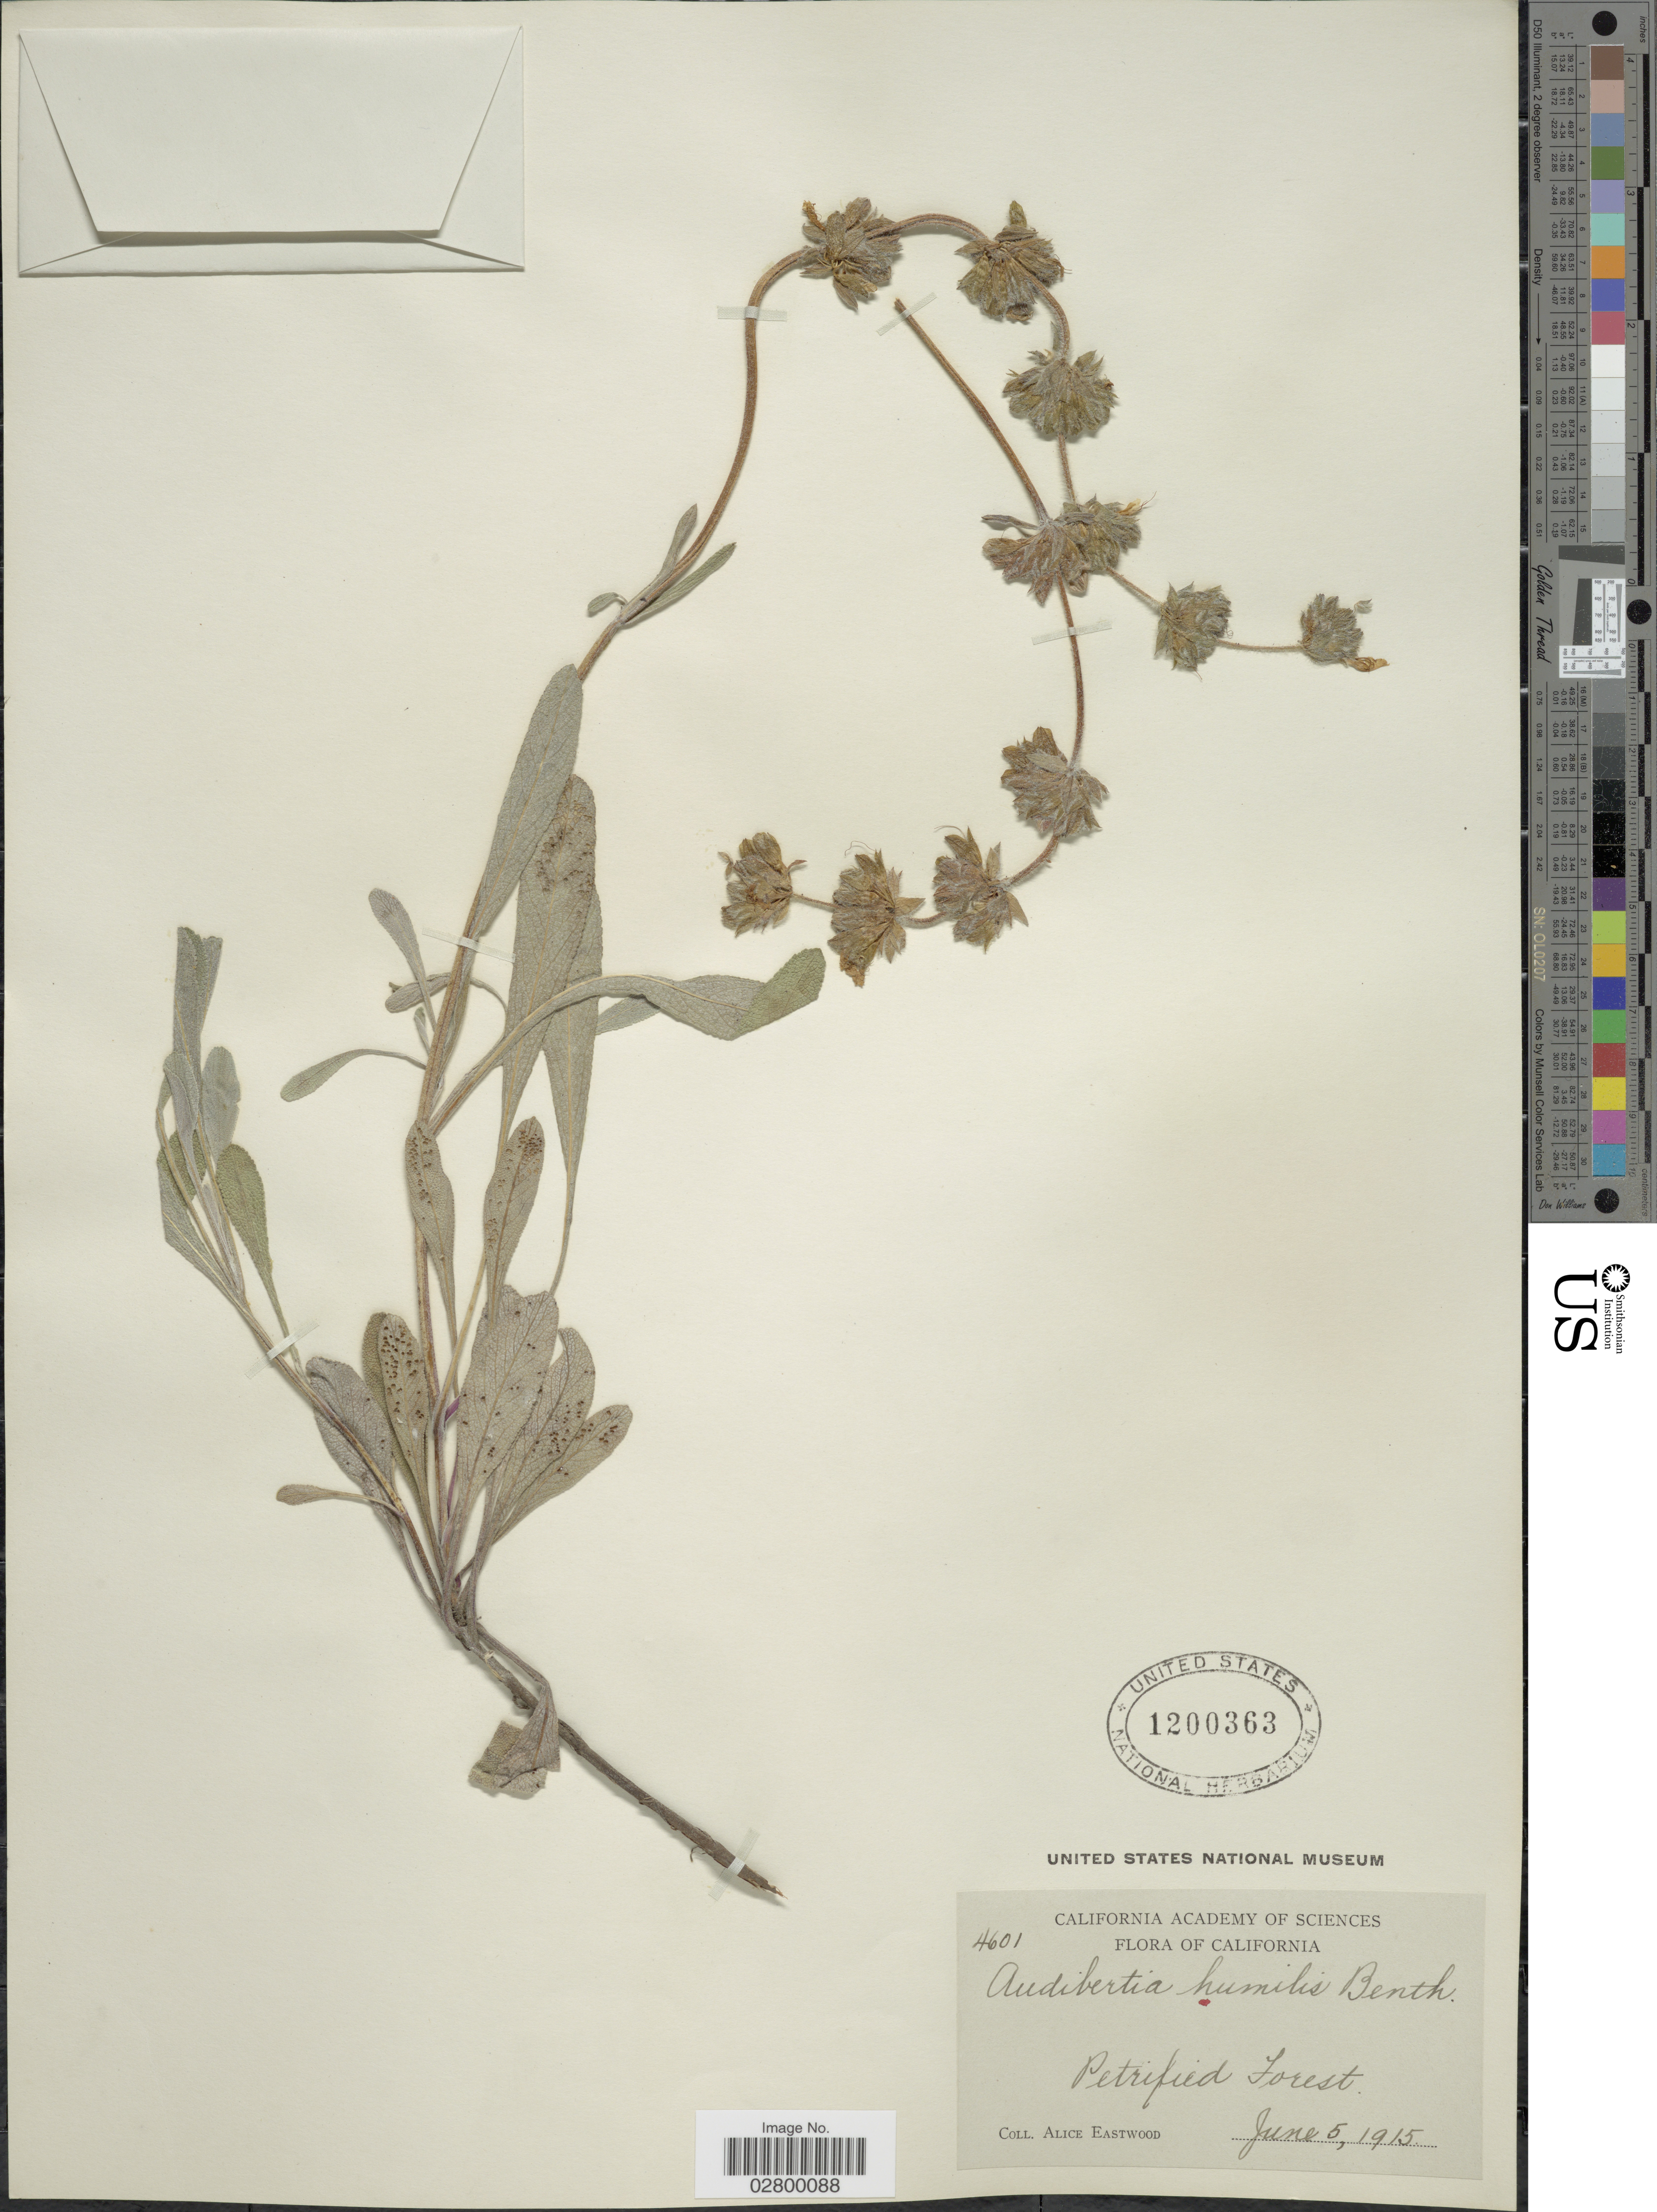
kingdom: Plantae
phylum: Tracheophyta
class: Magnoliopsida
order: Lamiales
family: Lamiaceae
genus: Salvia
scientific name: Salvia sonomensis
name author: Greene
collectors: A. Eastwood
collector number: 4601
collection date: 1915-06-05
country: United States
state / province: California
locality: Petrified Forest.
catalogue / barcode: US 1200363